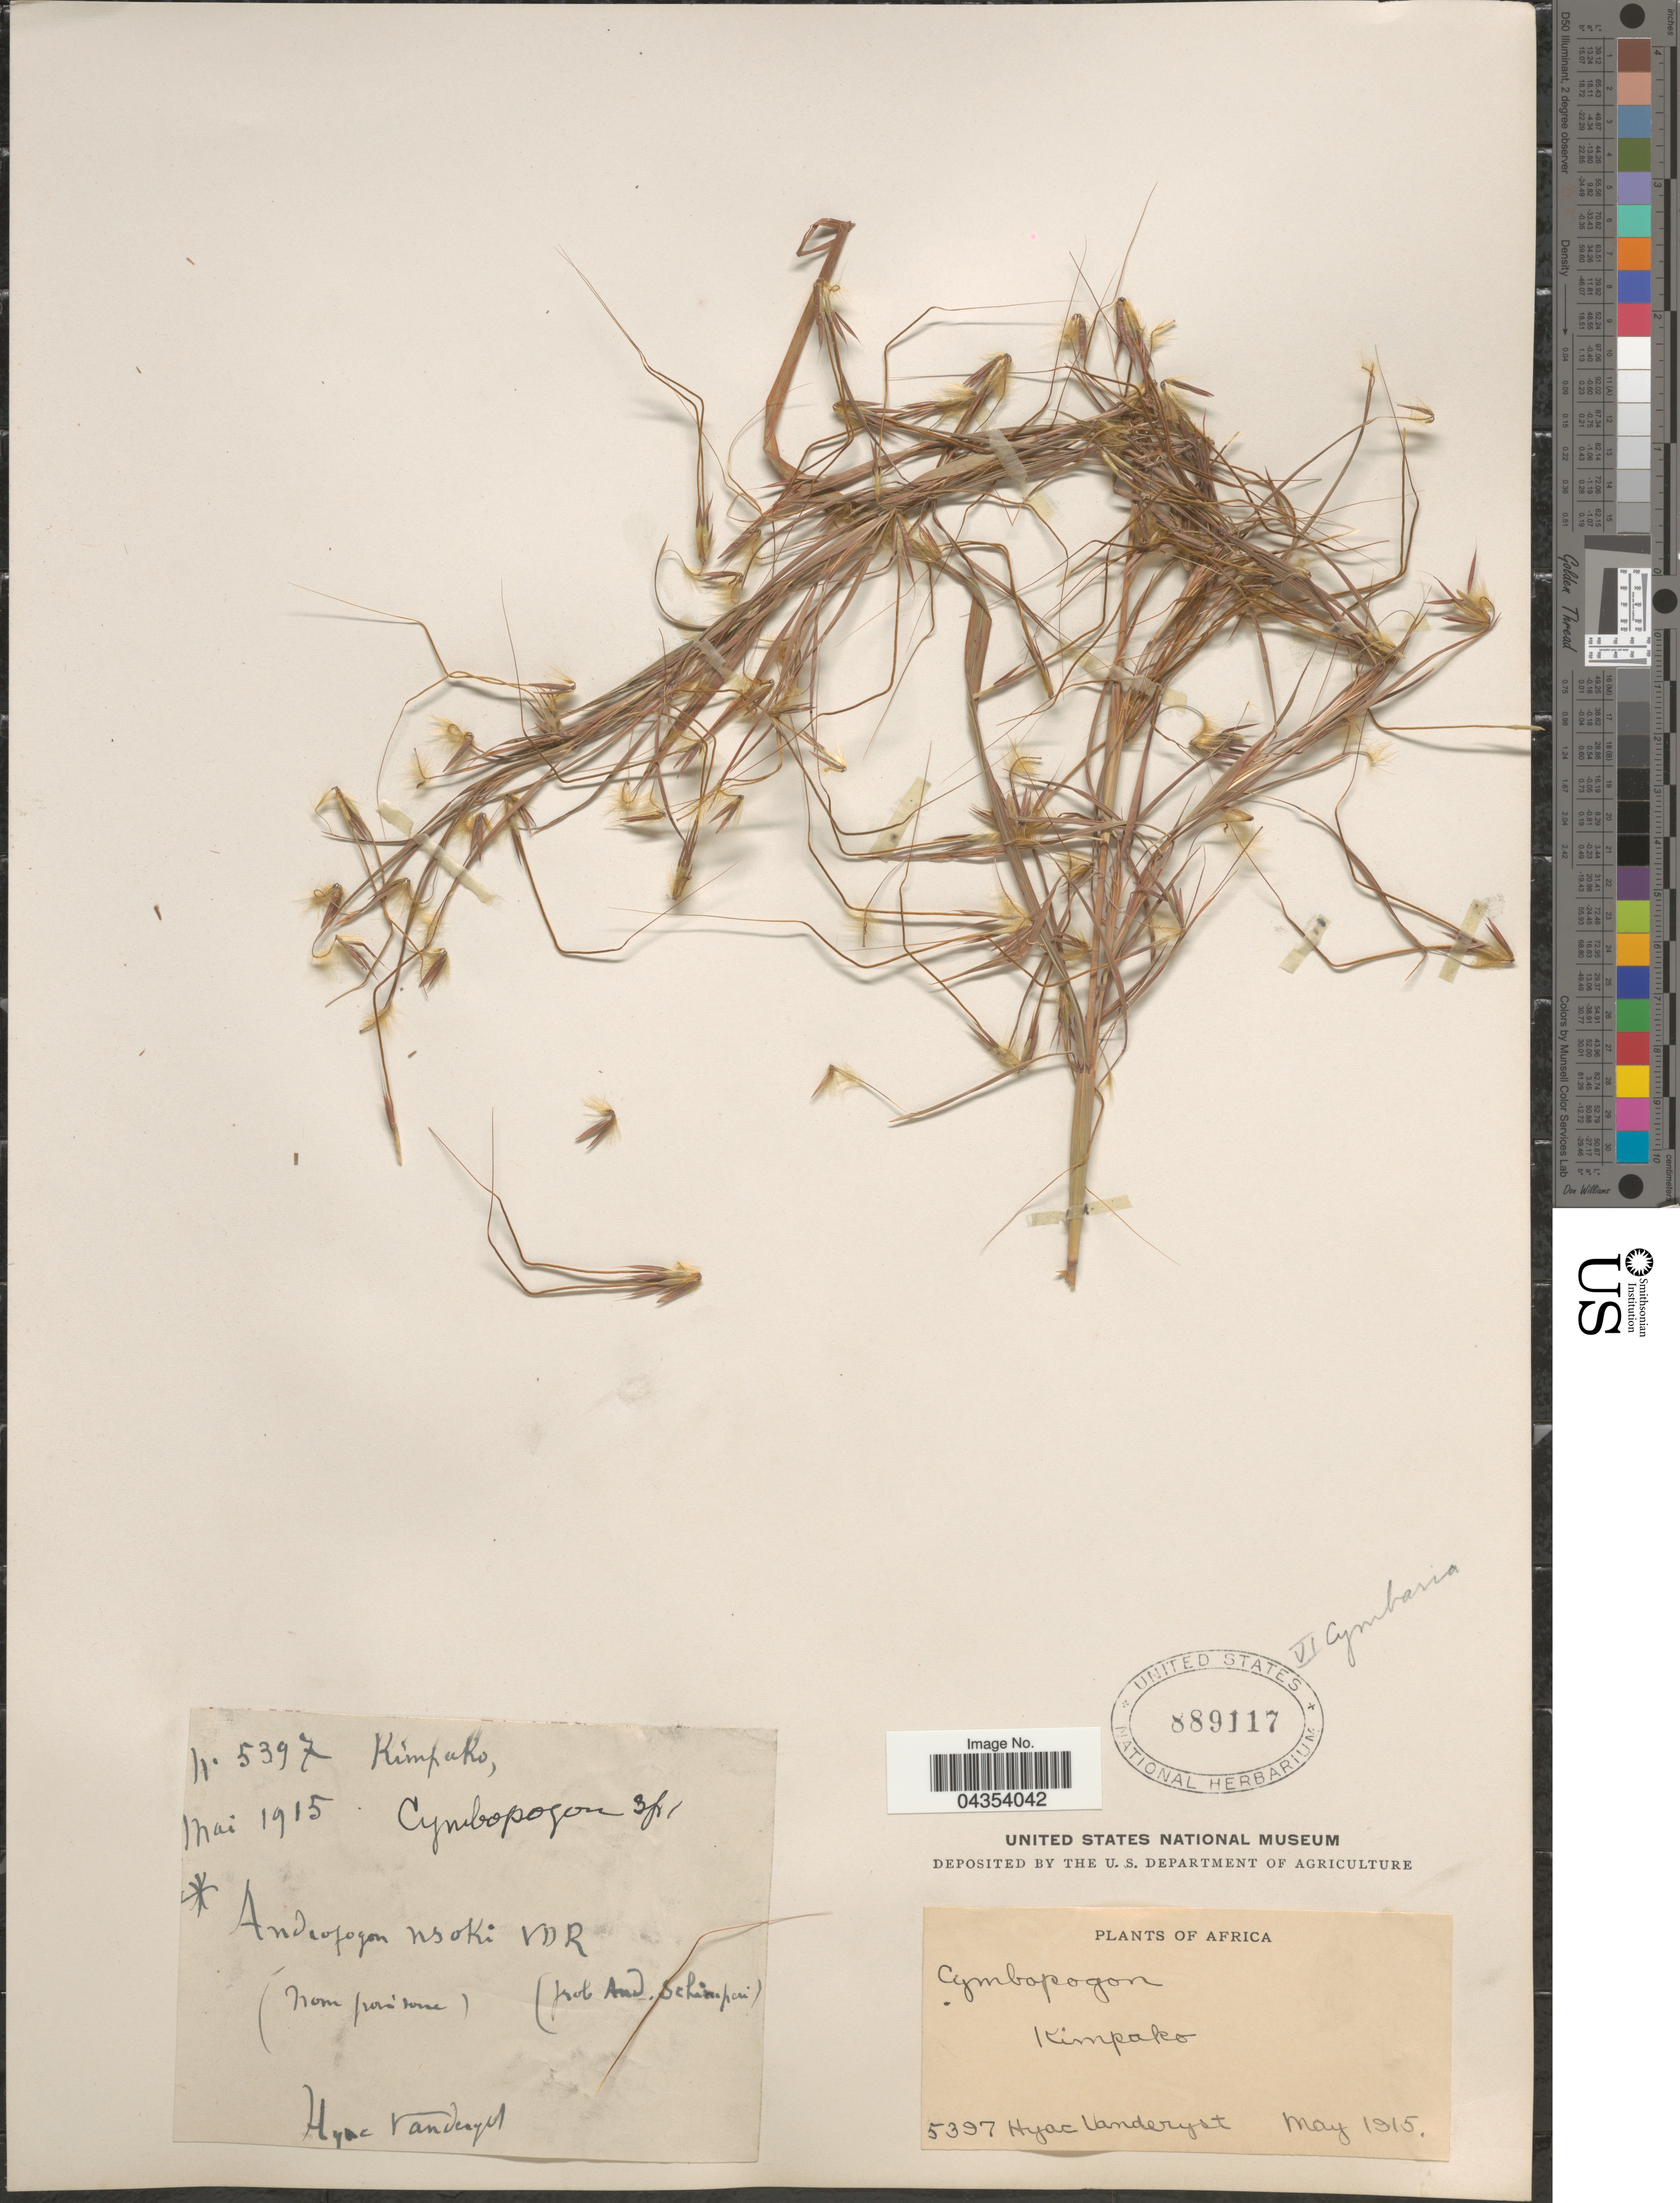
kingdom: Plantae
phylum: Tracheophyta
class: Liliopsida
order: Poales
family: Poaceae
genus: Hyparrhenia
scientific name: Hyparrhenia sp.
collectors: H. J. R. Vanderyst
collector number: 5397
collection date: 1915-05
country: Congo, Democratic Republic of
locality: Africa. Kimpako.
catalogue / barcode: US 889117